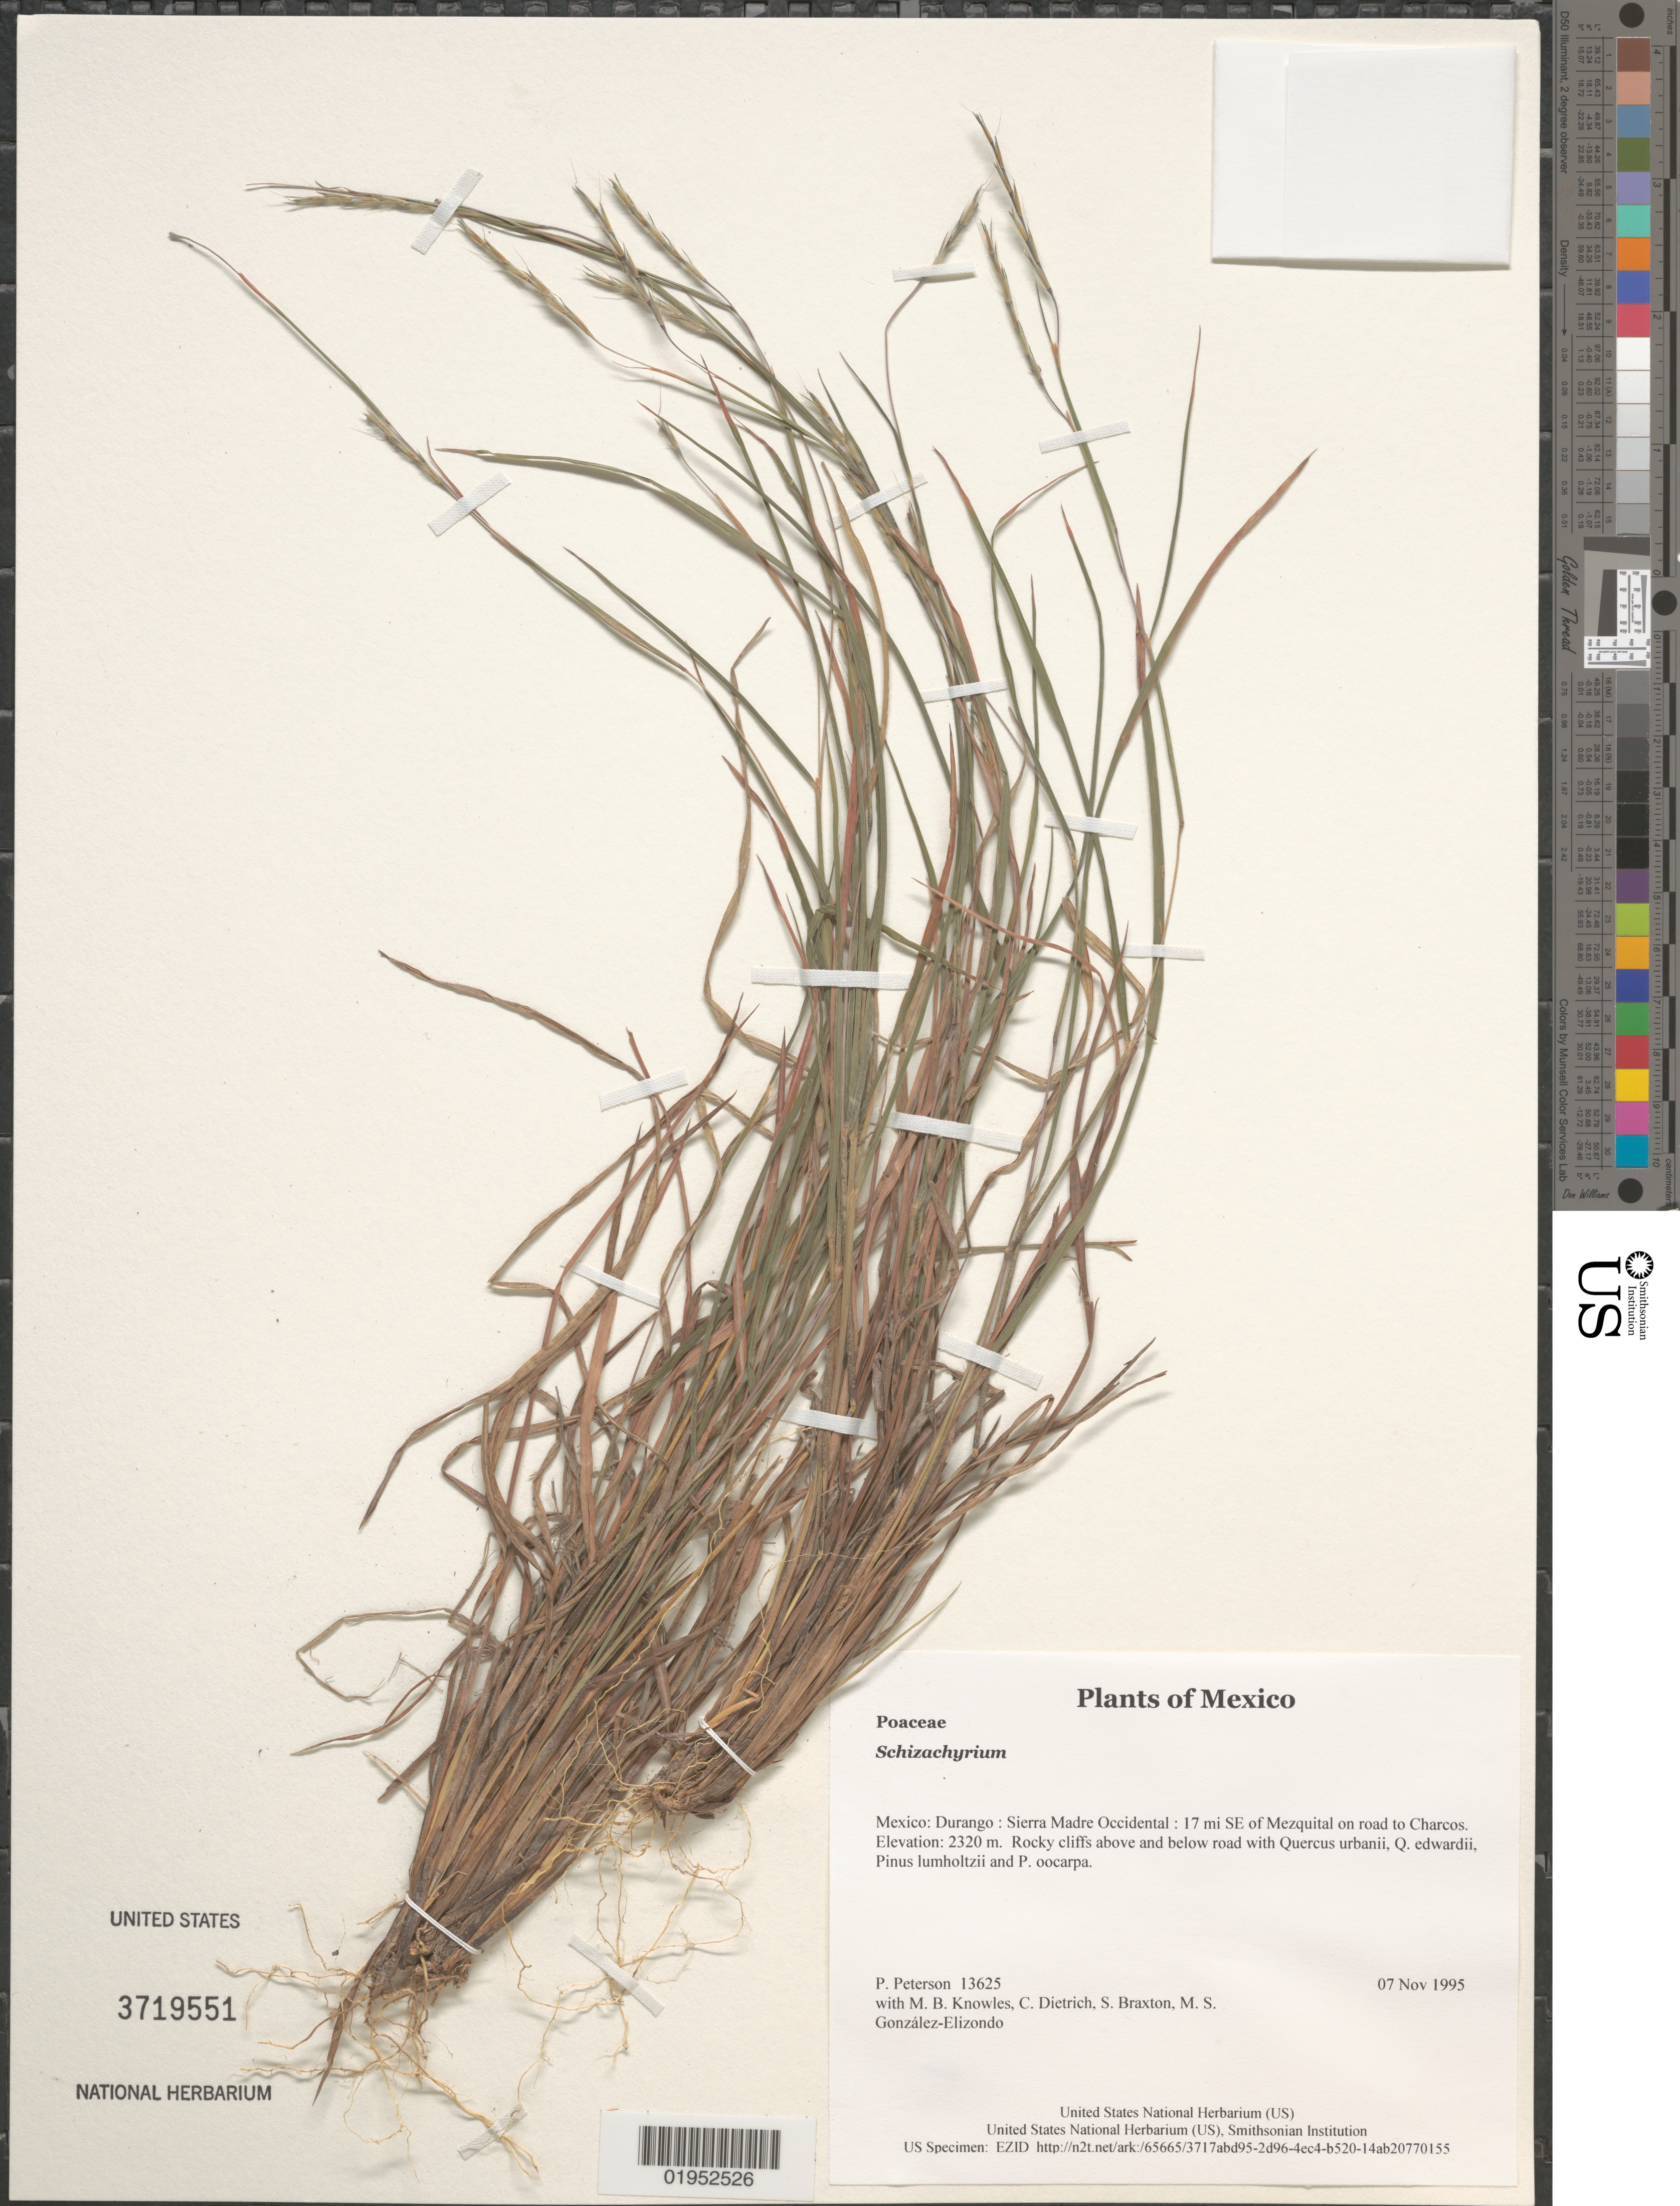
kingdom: Plantae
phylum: Tracheophyta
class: Liliopsida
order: Poales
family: Poaceae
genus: Schizachyrium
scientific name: Schizachyrium sp.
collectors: P. M. Peterson, M. B. Knowles, C. Dietrich, S. Braxton & M. S. González-Elizondo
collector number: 13625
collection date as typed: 07 Nov 1995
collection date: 1995-11-07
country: Mexico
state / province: Durango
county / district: Sierra Madre Occidental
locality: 17 mi SE of Mezquital on road to Charcos.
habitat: Rocky cliffs above and below road with Quercus urbanii, Q. edwardii, Pinus lumholtzii and P. oocarpa.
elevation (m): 2320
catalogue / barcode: US 3719551